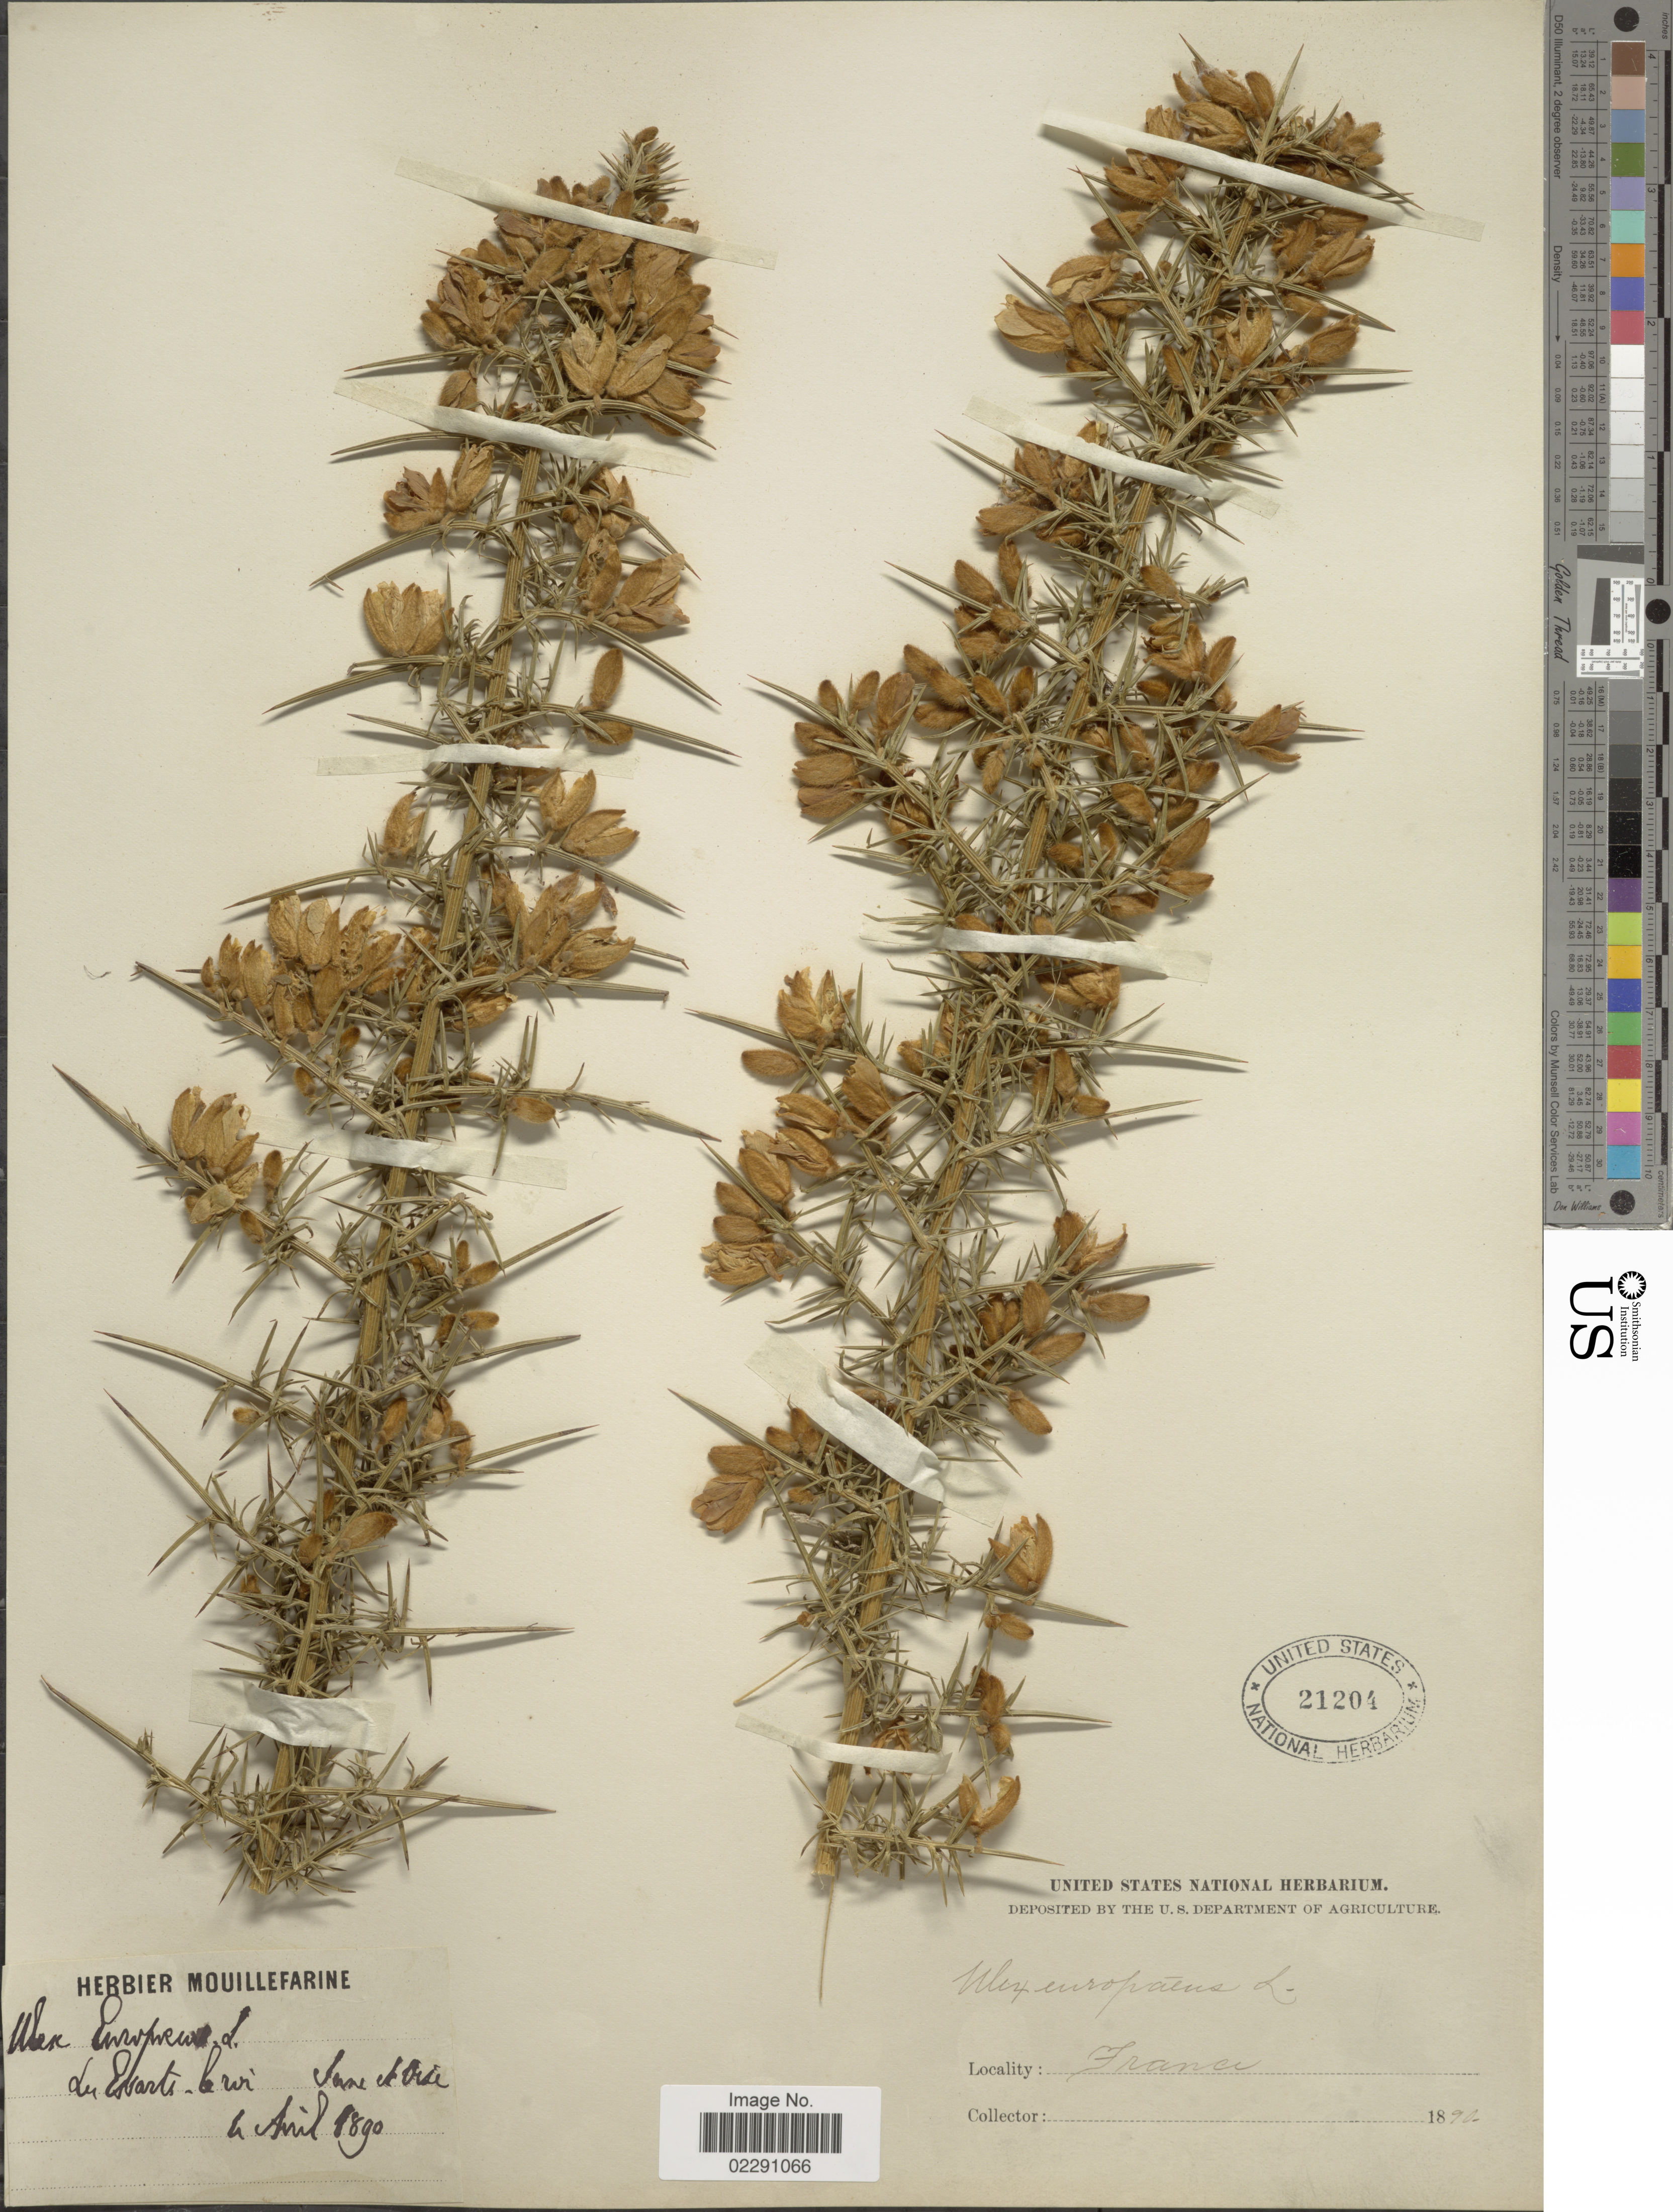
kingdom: Plantae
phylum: Tracheophyta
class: Magnoliopsida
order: Fabales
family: Fabaceae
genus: Ulex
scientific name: Ulex europaeus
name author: L.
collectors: ex herb. Mouillefarine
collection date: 1890-04-04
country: France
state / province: Île-de-France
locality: Les Essarts le Roi, Seine et Oise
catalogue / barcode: US 21204